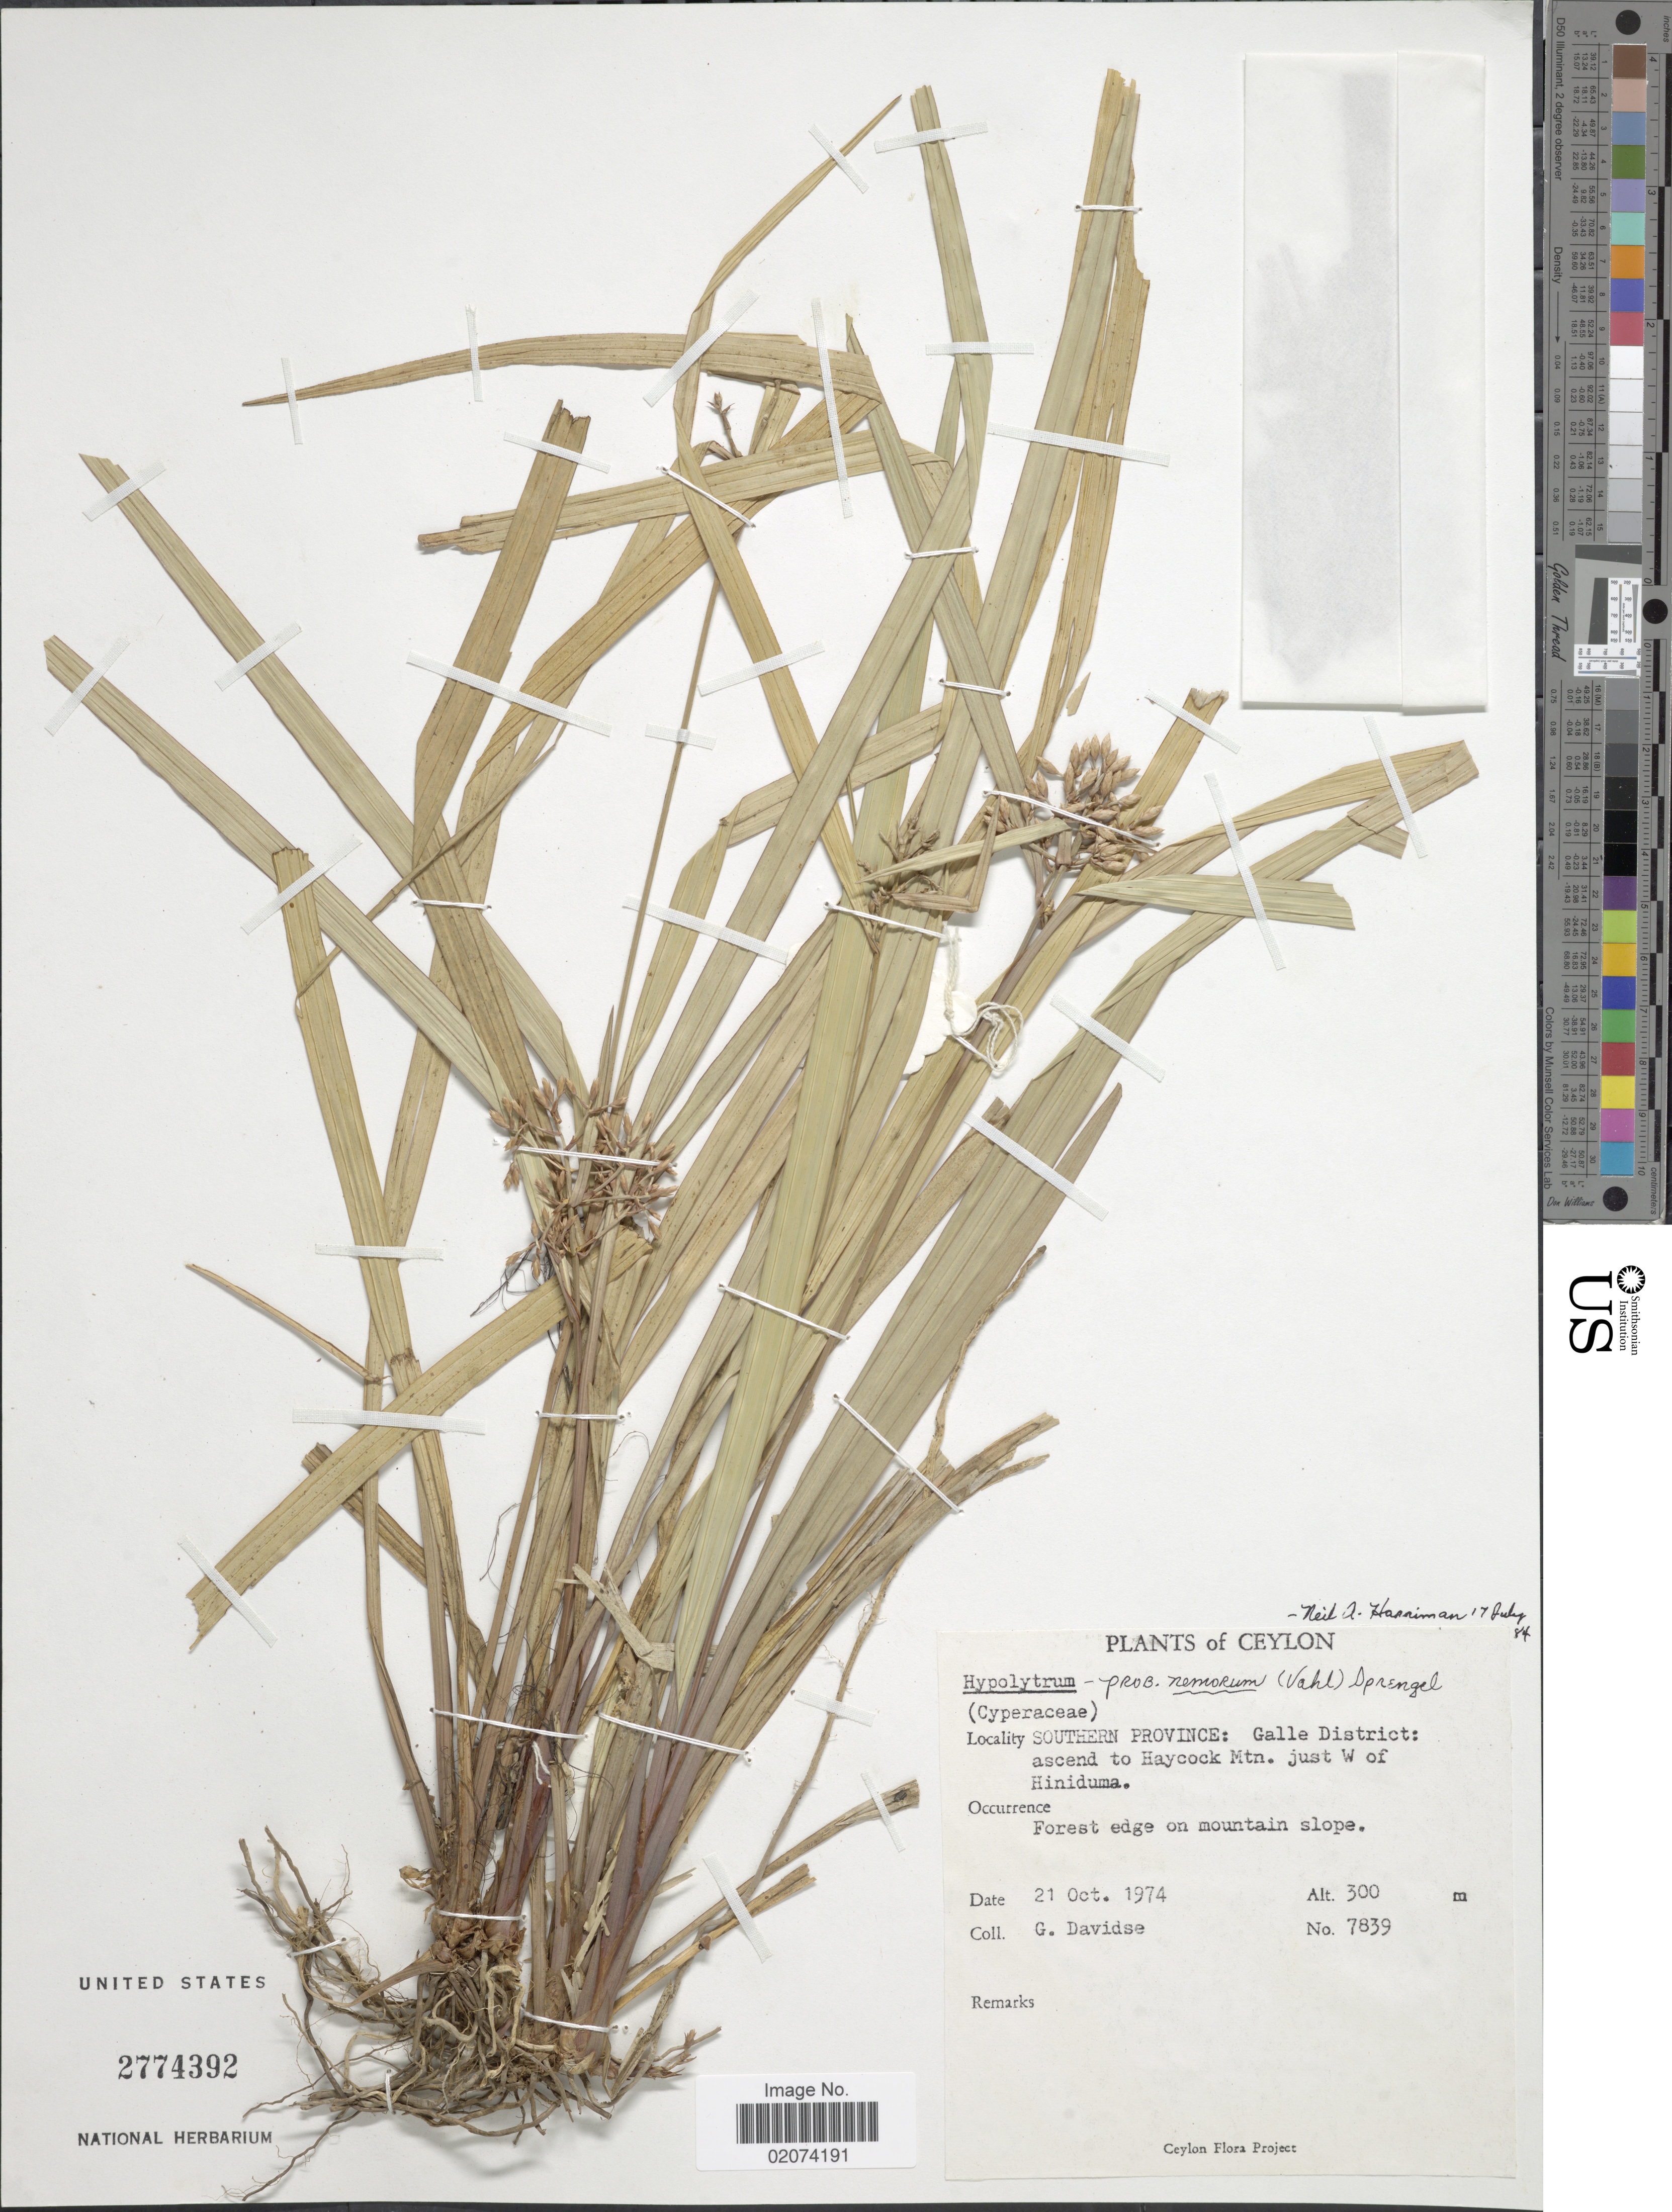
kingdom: Plantae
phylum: Tracheophyta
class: Liliopsida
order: Poales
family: Cyperaceae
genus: Hypolytrum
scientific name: Hypolytrum nemorum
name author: (Vahl) Spreng.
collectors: G. Davidse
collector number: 7839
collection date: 1974-10-21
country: Sri Lanka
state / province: Southern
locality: Ceylon. Southern Province: Galle District: ascend to Haycock Mtn. just W of Hiniduma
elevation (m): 300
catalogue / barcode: US 2774392